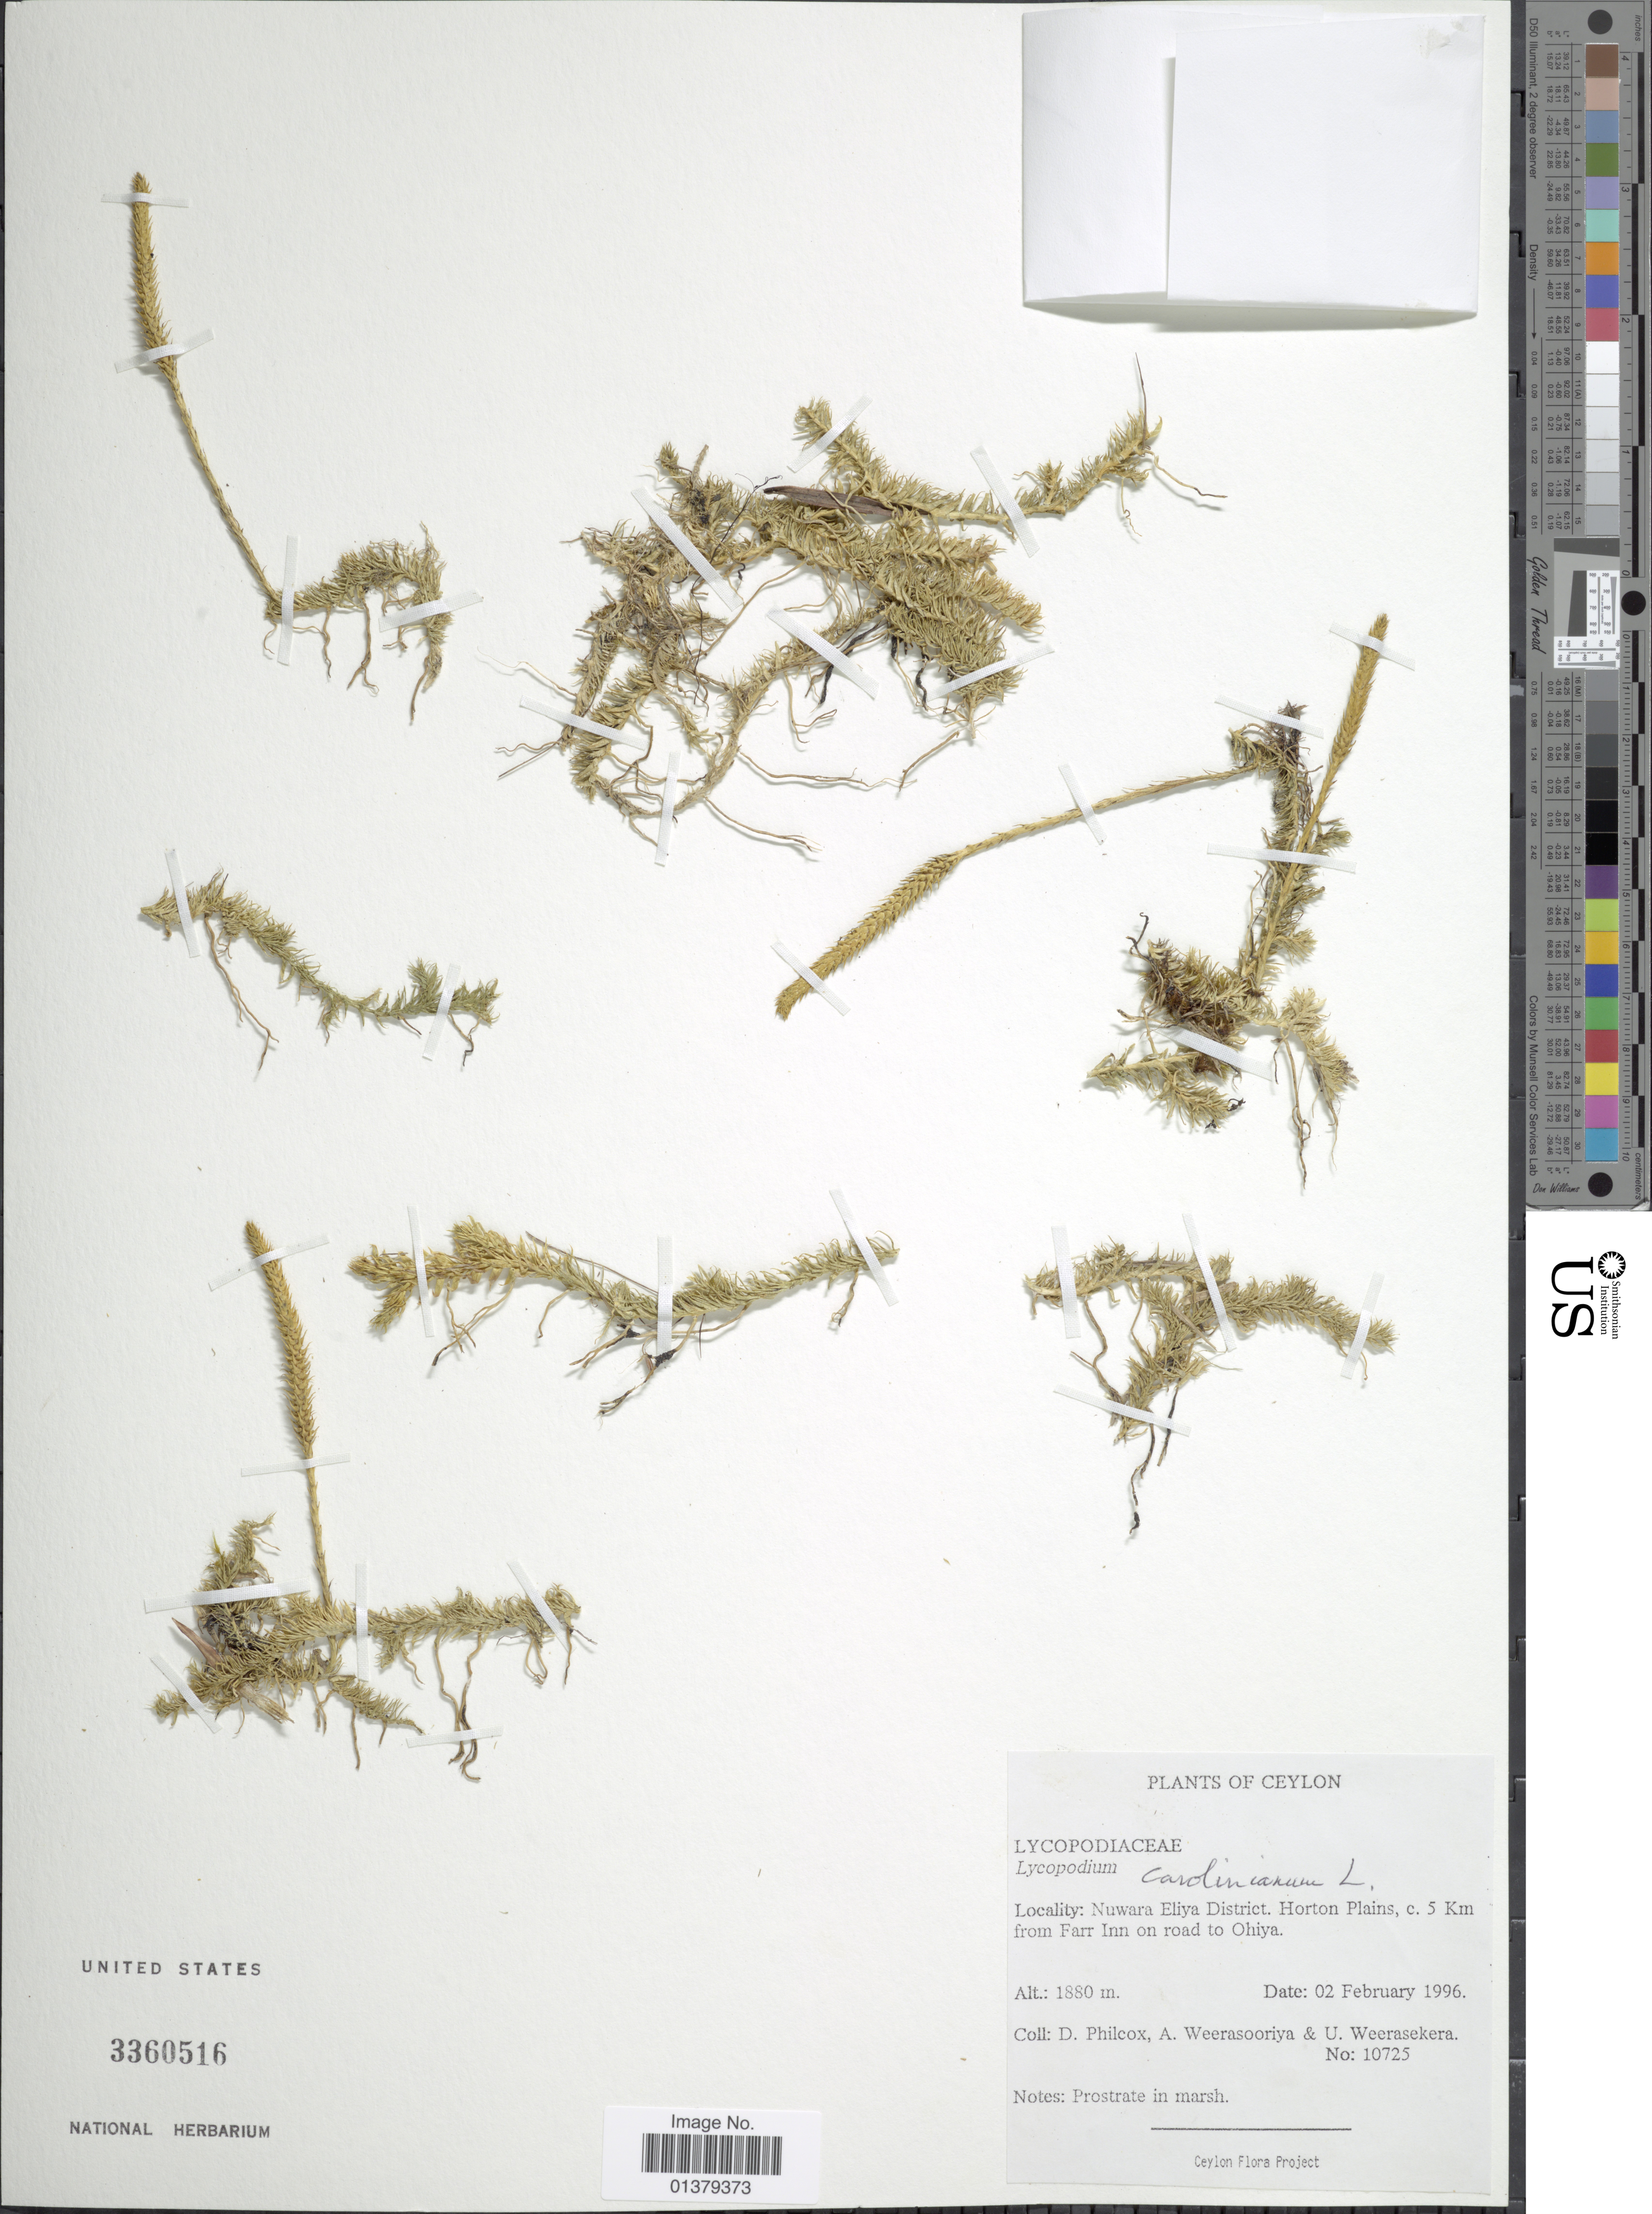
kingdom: Plantae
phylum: Tracheophyta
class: Lycopodiopsida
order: Lycopodiales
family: Lycopodiaceae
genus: Pseudolycopodiella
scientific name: Pseudolycopodiella caroliniana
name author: (L.) Holub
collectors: D. Philcox, A. Weerasooriya & U. Weerasekera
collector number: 10725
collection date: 1996-02-02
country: Sri Lanka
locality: Ceylon, Nuwara Eliya District, Horton Plains, c. 5 km from Farr Inn on road to Ohiya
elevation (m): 1880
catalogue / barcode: US 3360516